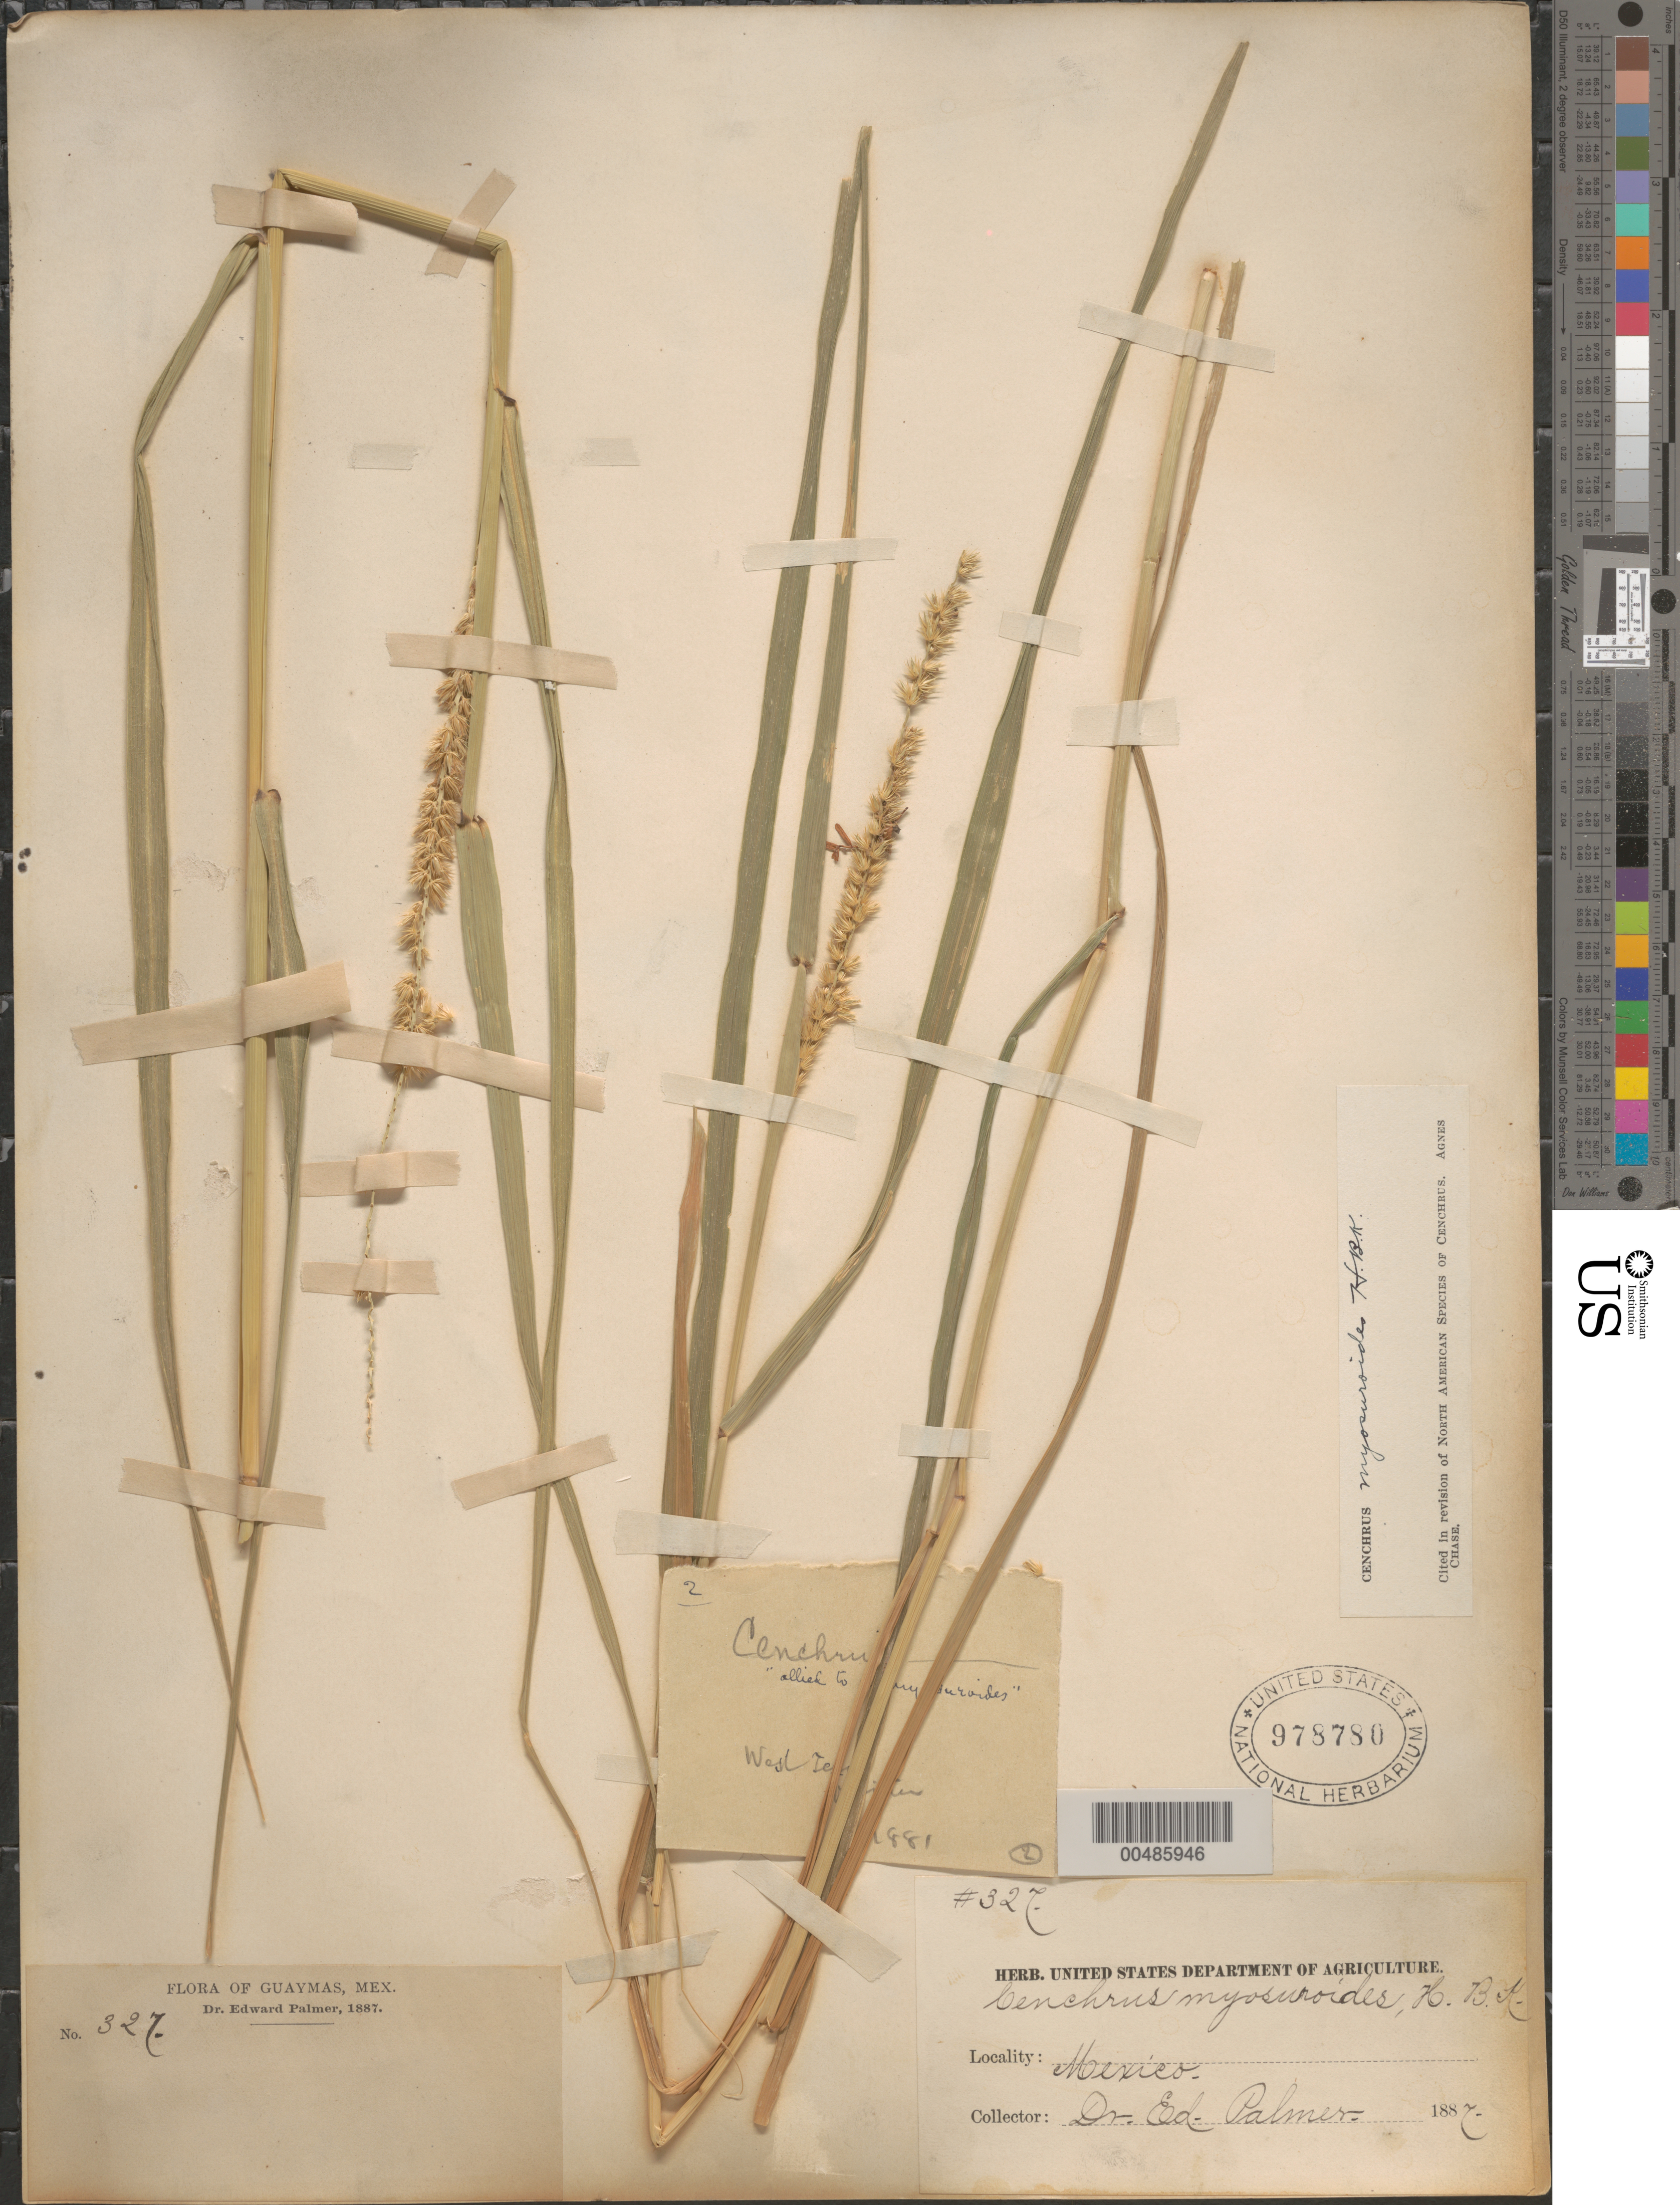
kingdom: Plantae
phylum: Tracheophyta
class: Liliopsida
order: Poales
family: Poaceae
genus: Cenchrus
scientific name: Cenchrus myosuroides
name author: Kunth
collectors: E. Palmer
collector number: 327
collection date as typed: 1887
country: Mexico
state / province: Sonora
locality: Guaymas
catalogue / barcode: US 978780